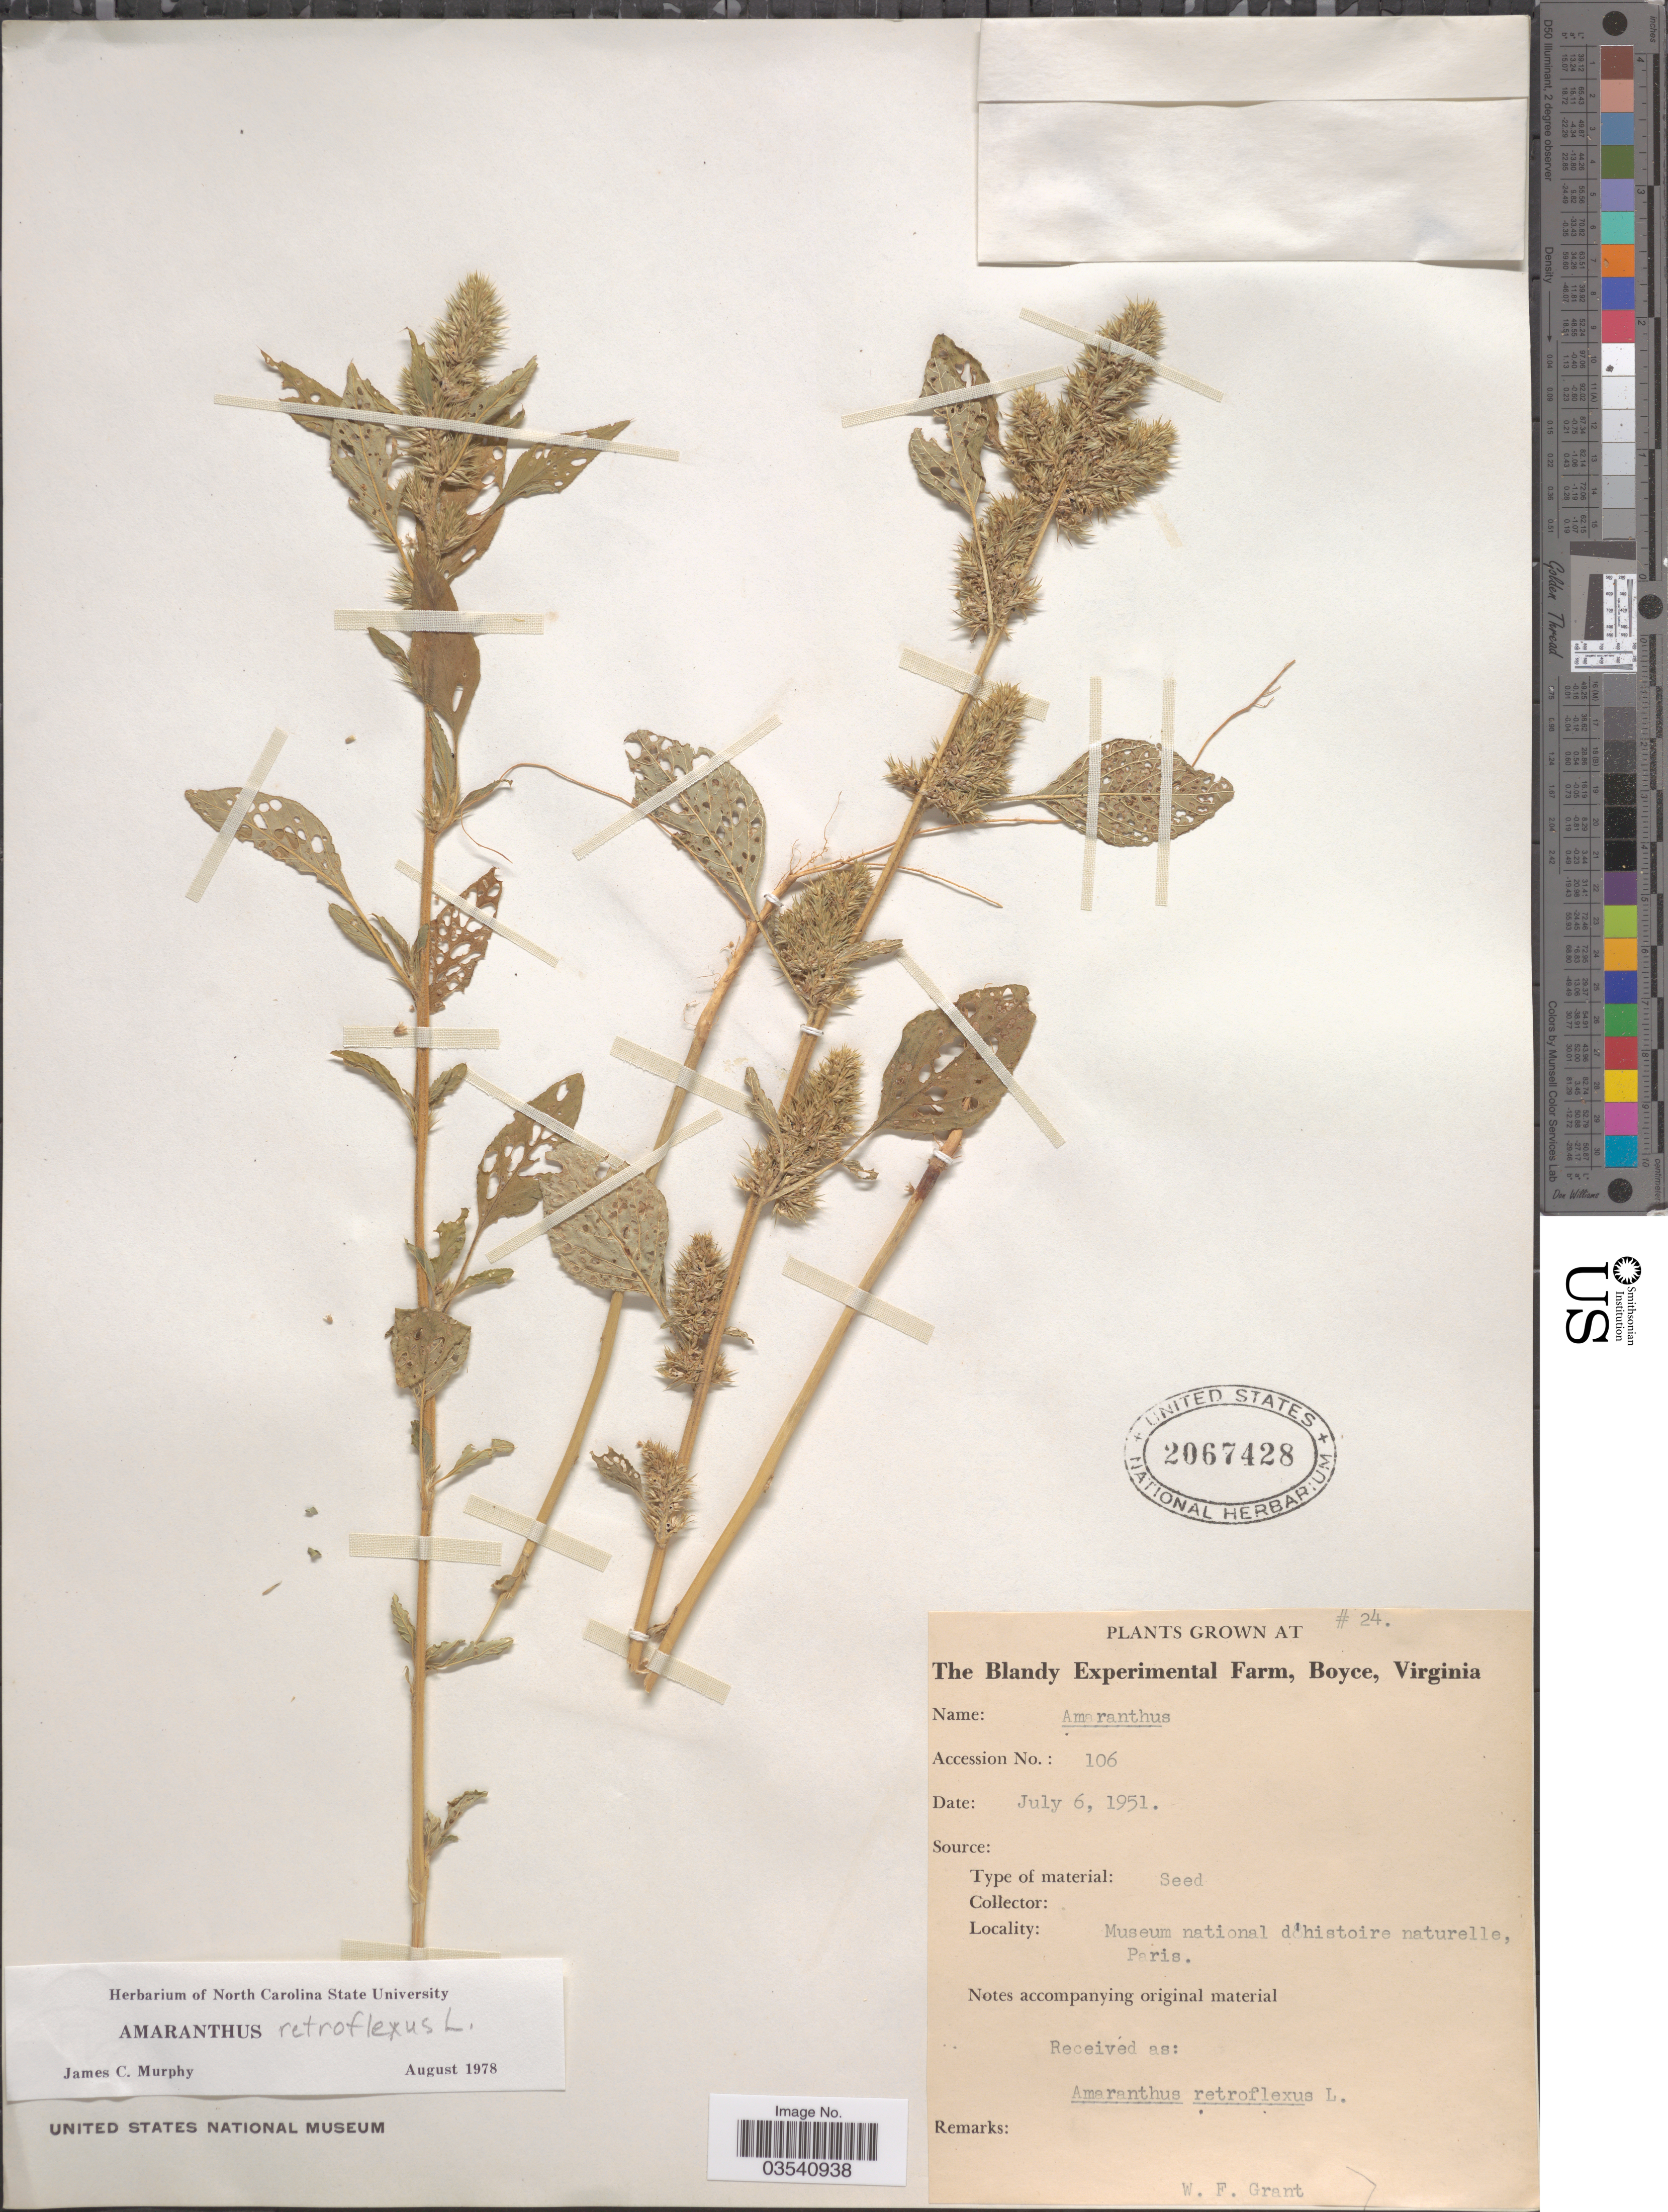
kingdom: Plantae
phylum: Tracheophyta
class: Magnoliopsida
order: Caryophyllales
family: Amaranthaceae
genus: Amaranthus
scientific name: Amaranthus retroflexus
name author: L.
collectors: W. Grant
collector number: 24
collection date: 1951-07-06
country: United States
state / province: Virginia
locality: The Blandy Experimental Farm, Boyce.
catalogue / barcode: US 2067428